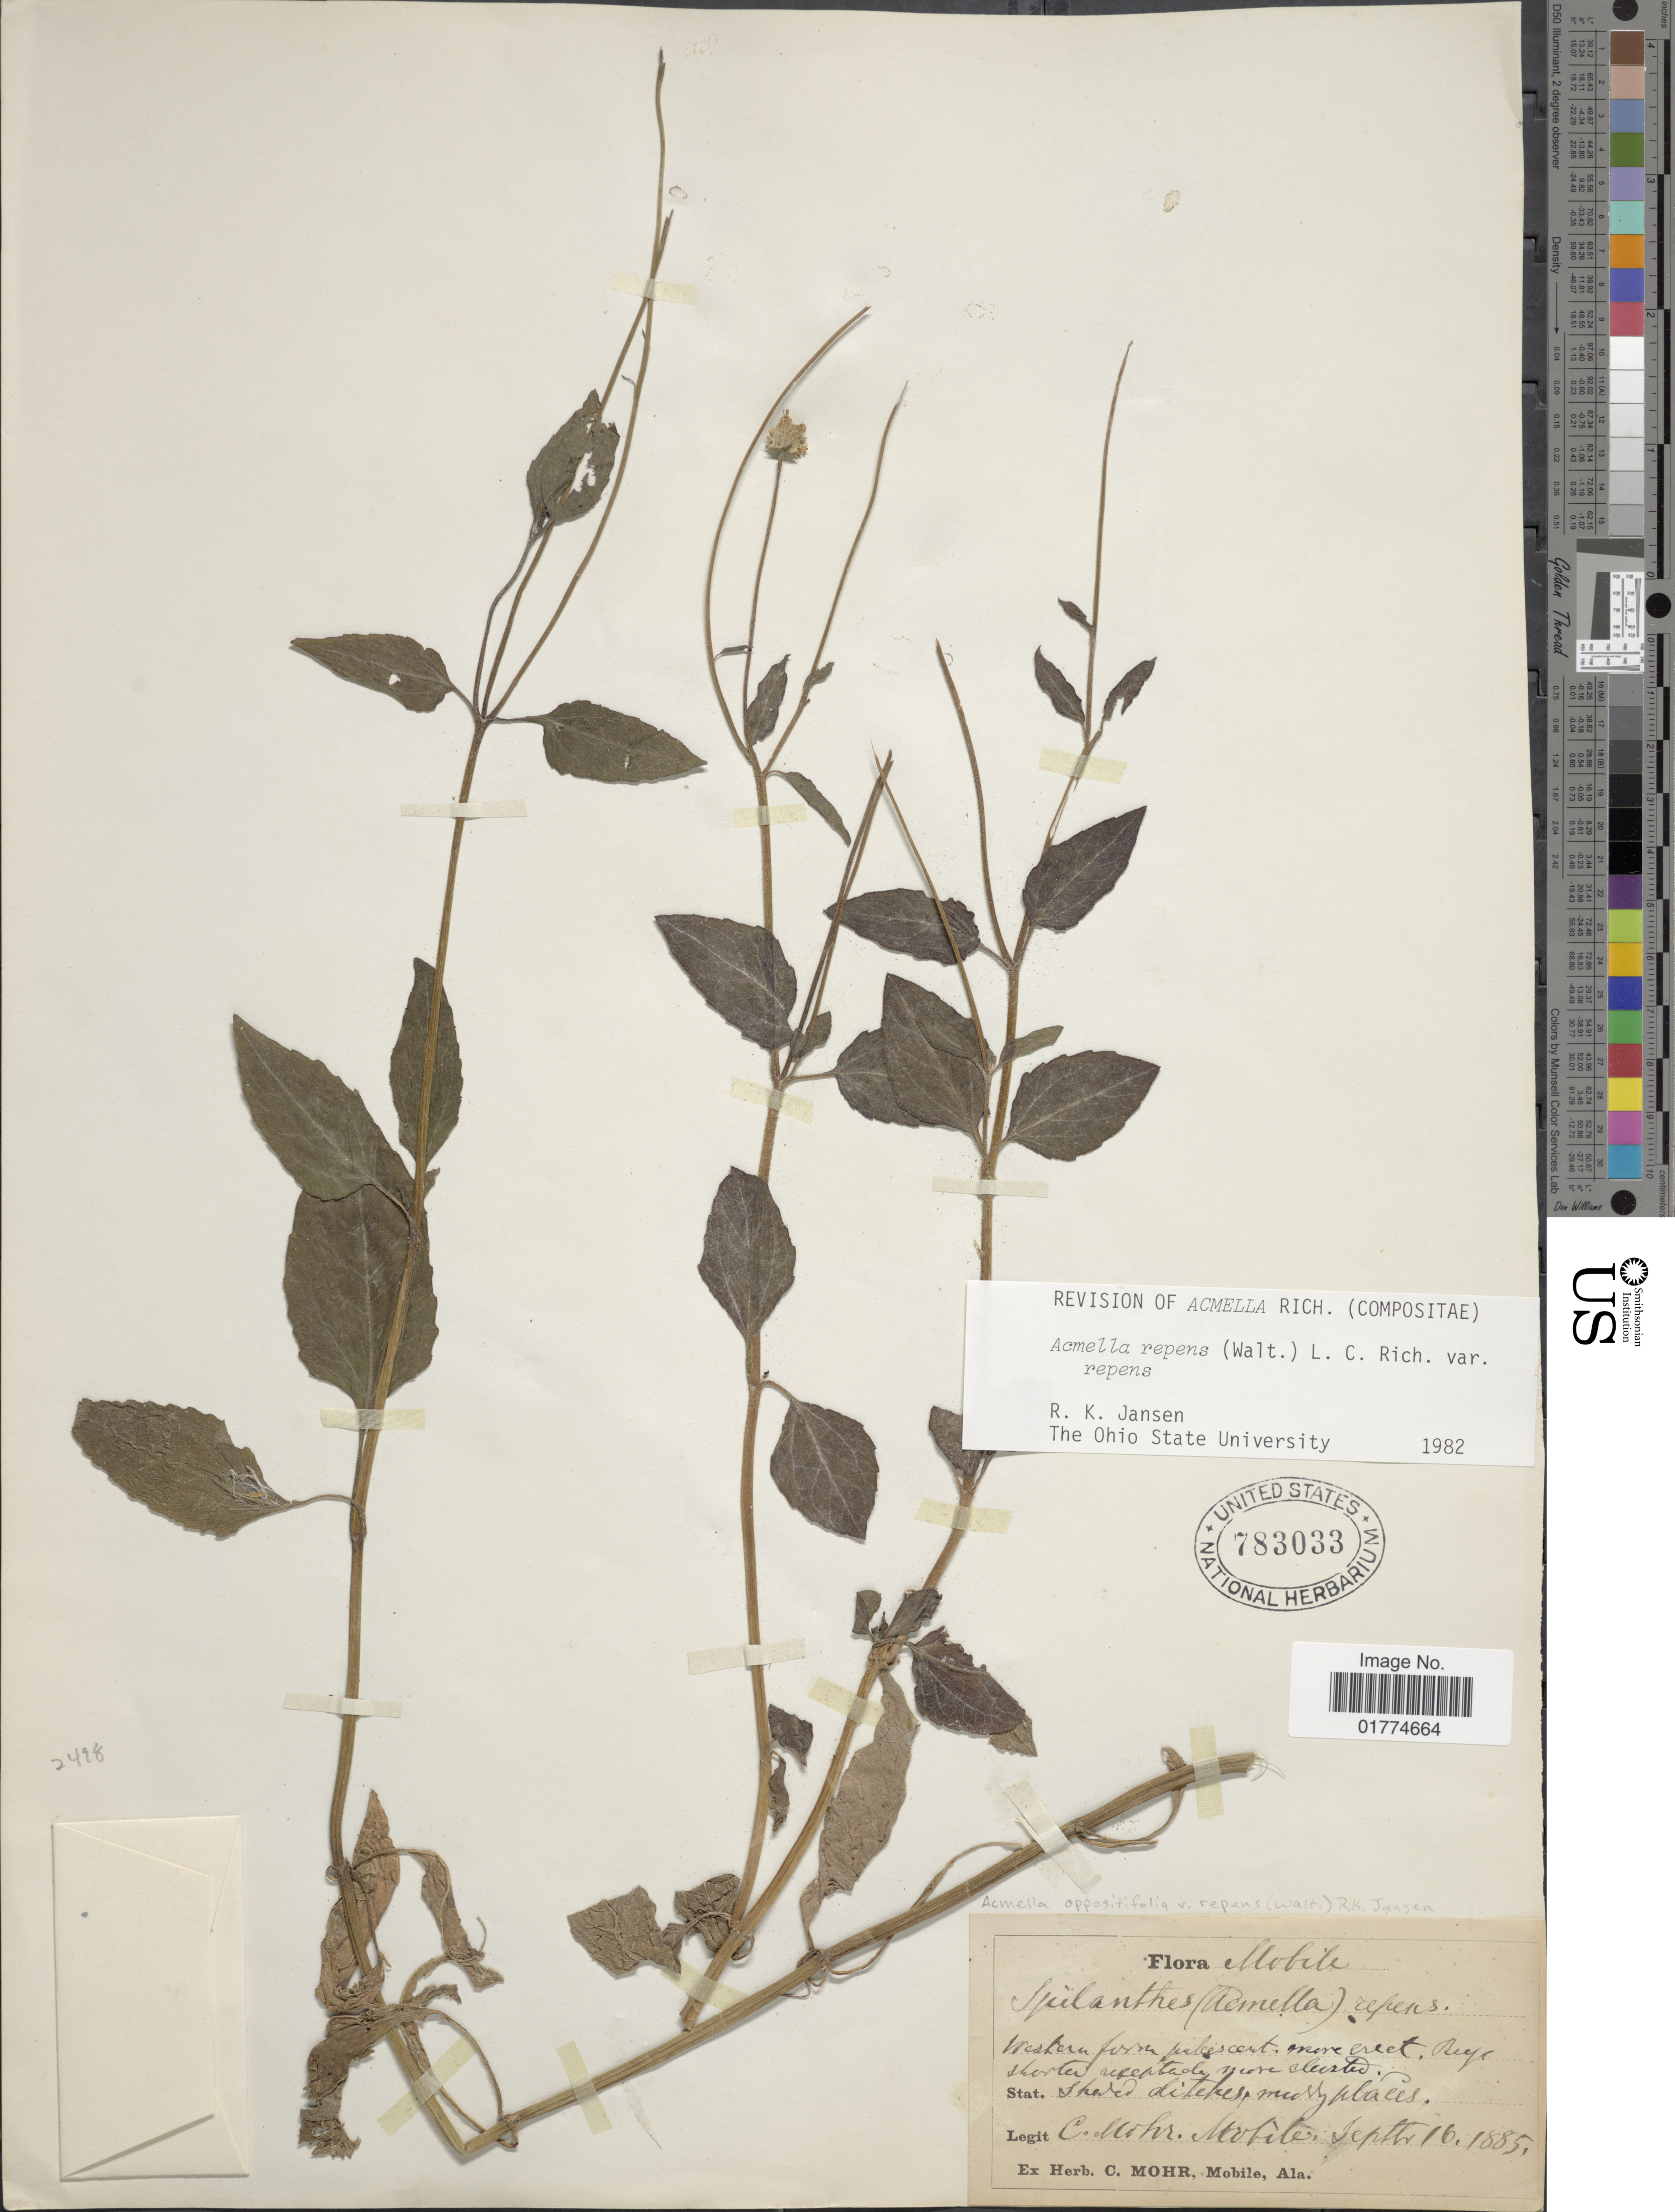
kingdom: Plantae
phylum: Tracheophyta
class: Magnoliopsida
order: Asterales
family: Asteraceae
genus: Acmella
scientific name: Acmella oppositifolia var. repens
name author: (Walter) R.K. Jansen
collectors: C. T. Mohr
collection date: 1885-09-16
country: United States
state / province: Alabama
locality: Mobile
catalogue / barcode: US 783033